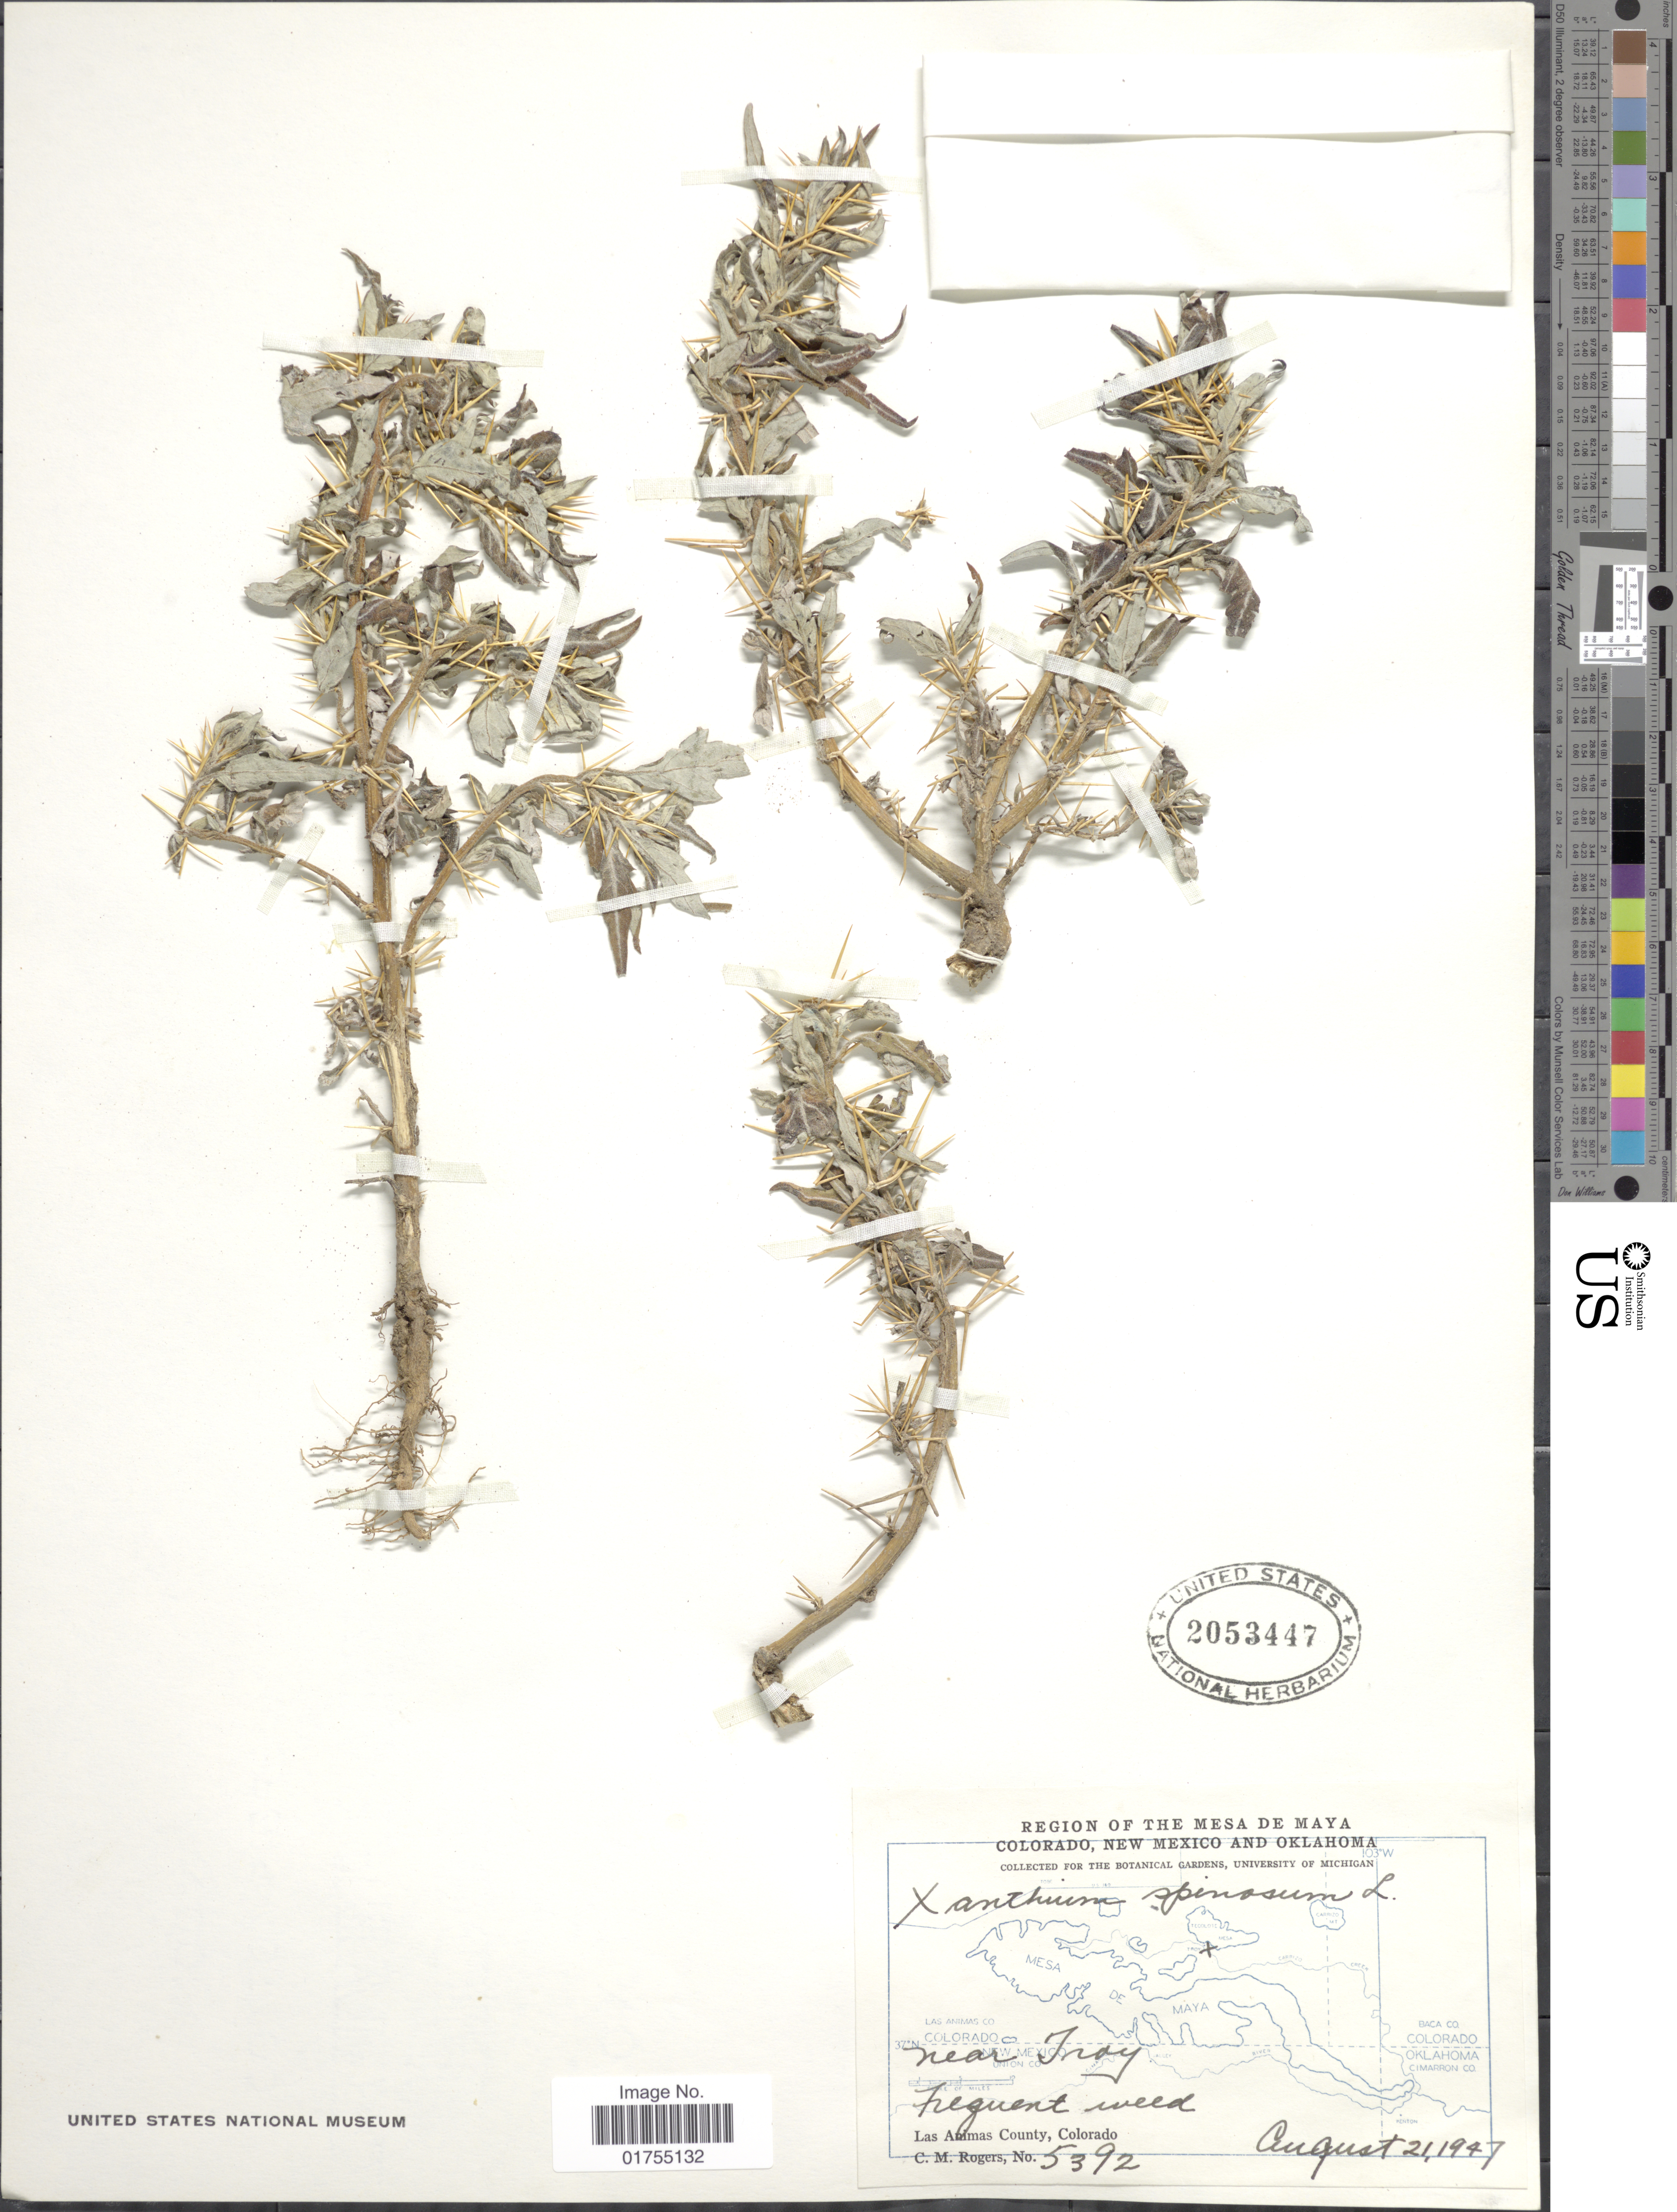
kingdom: Plantae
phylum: Tracheophyta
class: Magnoliopsida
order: Asterales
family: Asteraceae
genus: Xanthium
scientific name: Xanthium spinosum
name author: L.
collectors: C. M. Rogers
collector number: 5392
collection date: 1947-08-21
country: United States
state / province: Colorado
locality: Mesa de Maya, Las Animas County. Near TRoy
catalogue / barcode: US 2053447